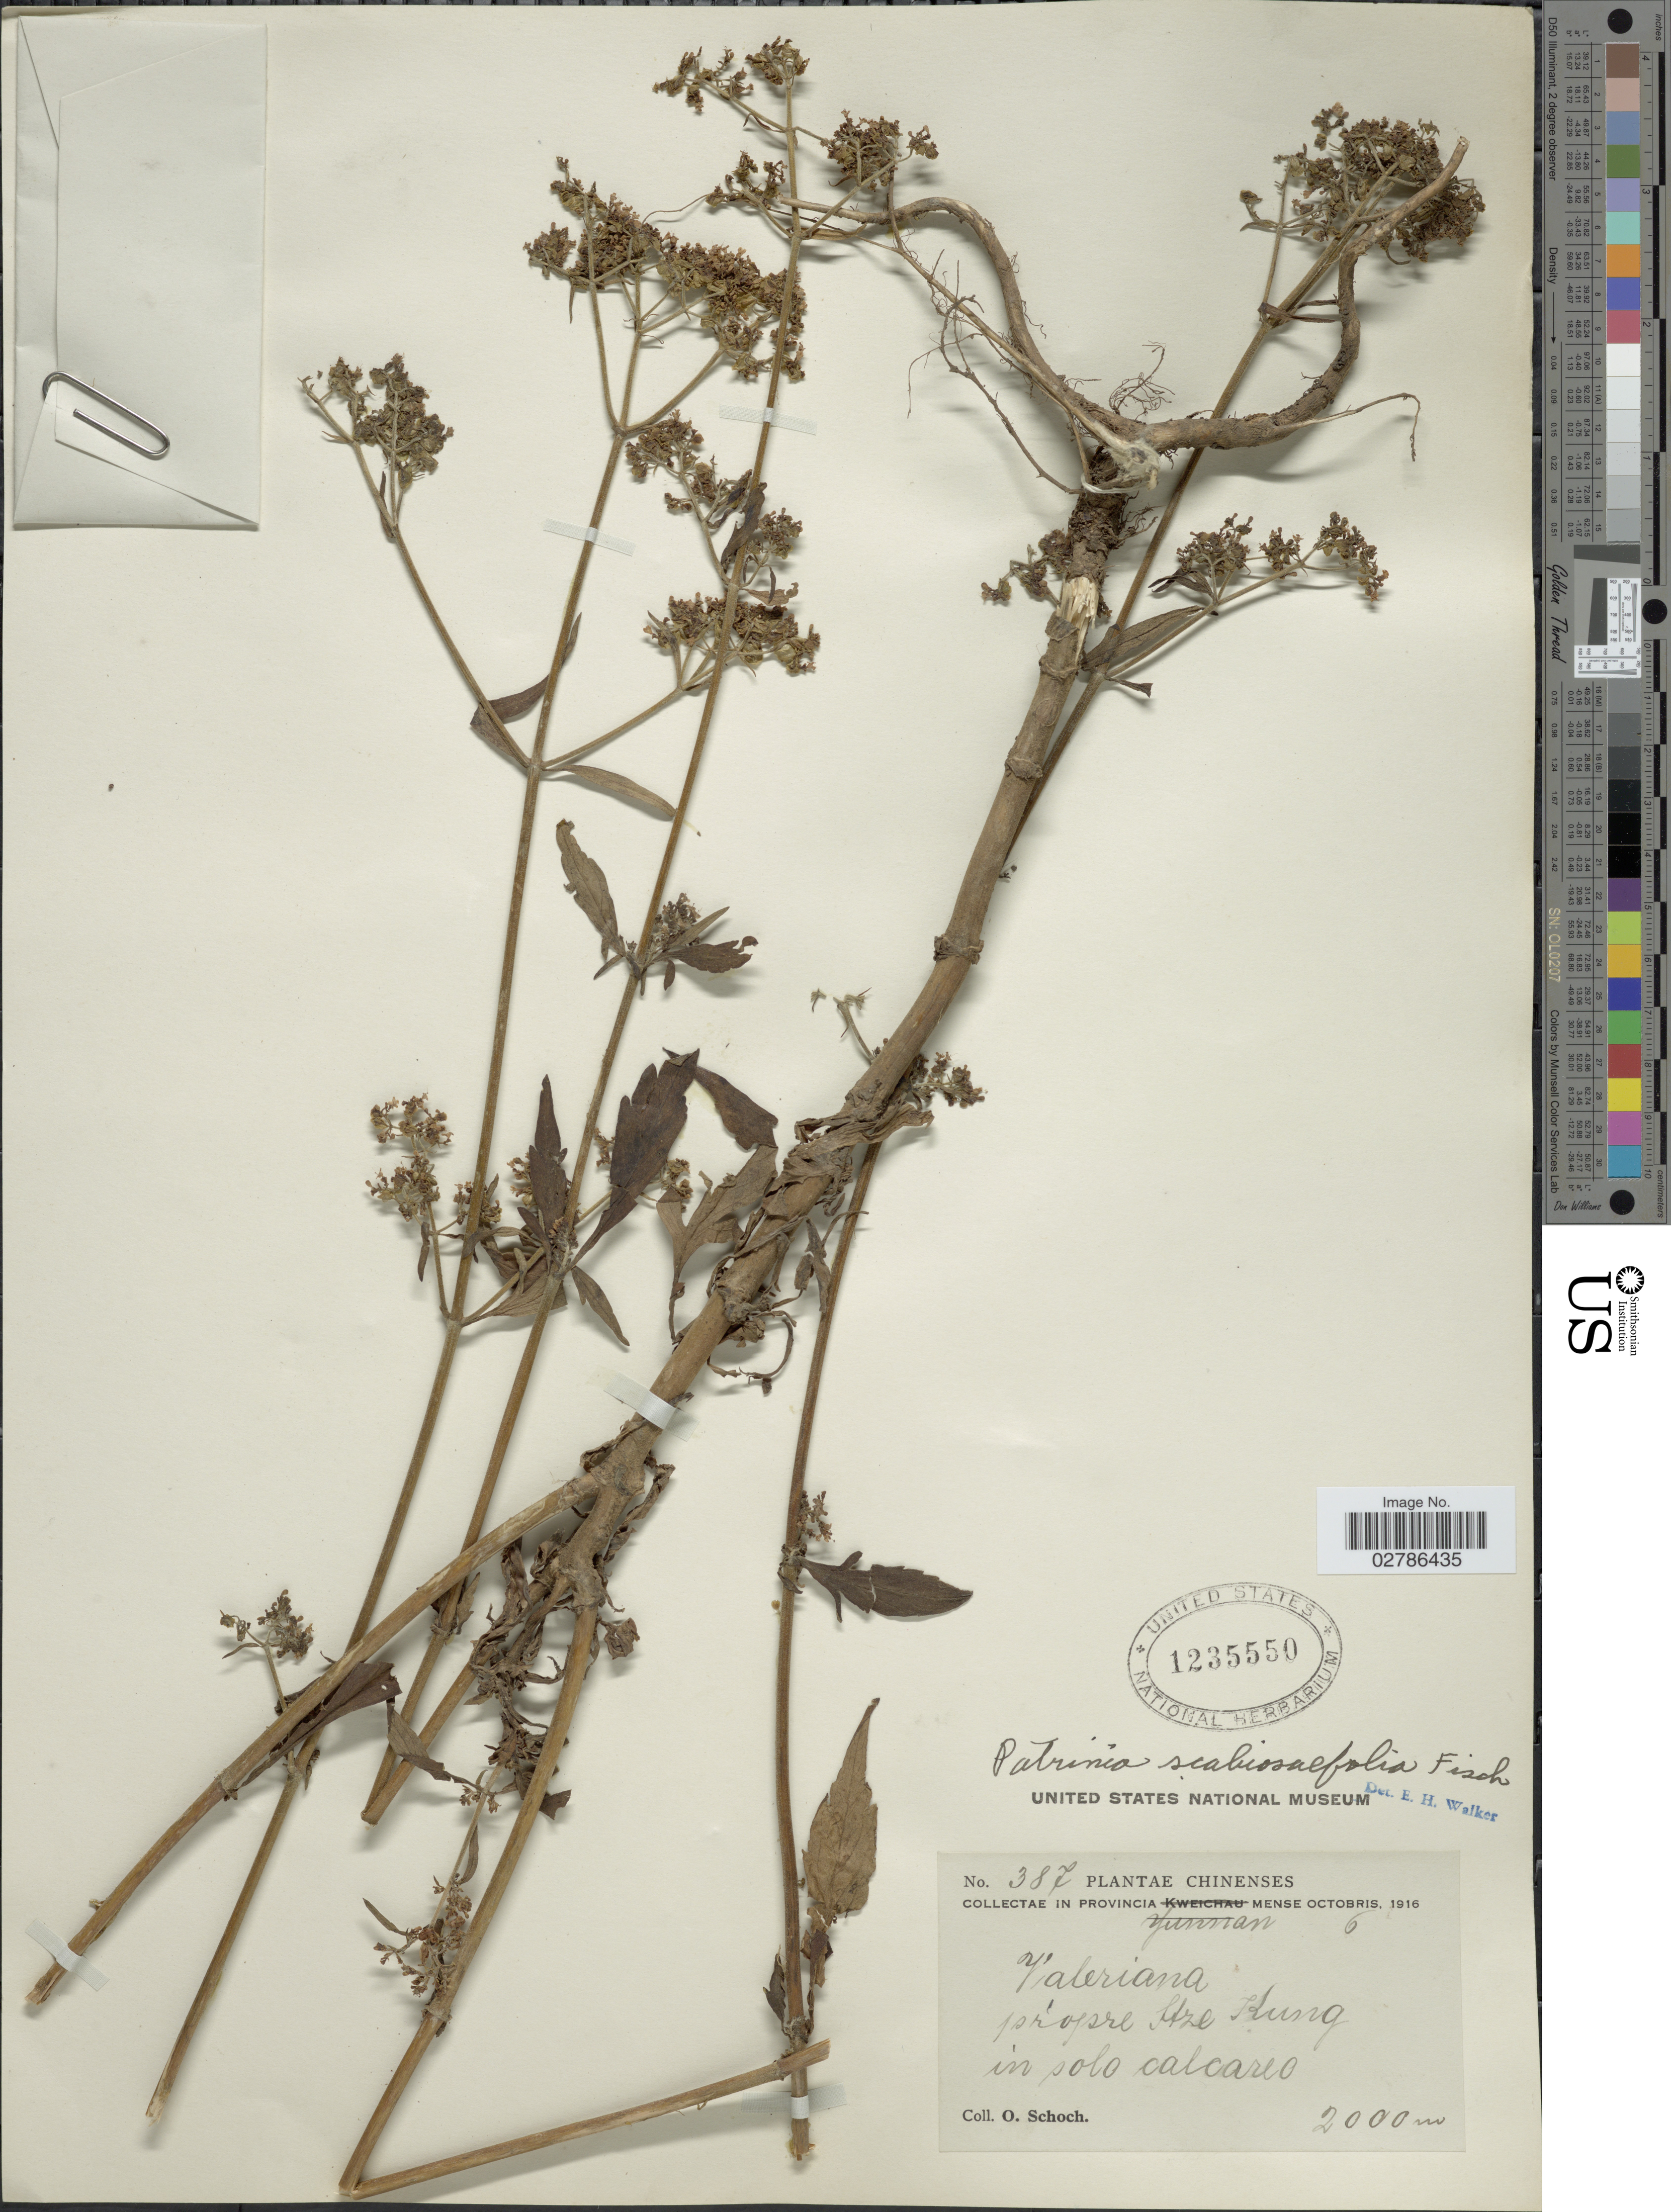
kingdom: Plantae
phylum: Tracheophyta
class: Magnoliopsida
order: Dipsacales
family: Caprifoliaceae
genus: Patrinia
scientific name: Patrinia scabiosifolia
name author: Link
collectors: O. Schoch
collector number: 387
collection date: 1916-10-06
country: China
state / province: Yunnan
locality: Propre Hze Kung in solo calcario.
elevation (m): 2000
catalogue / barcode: US 1235550